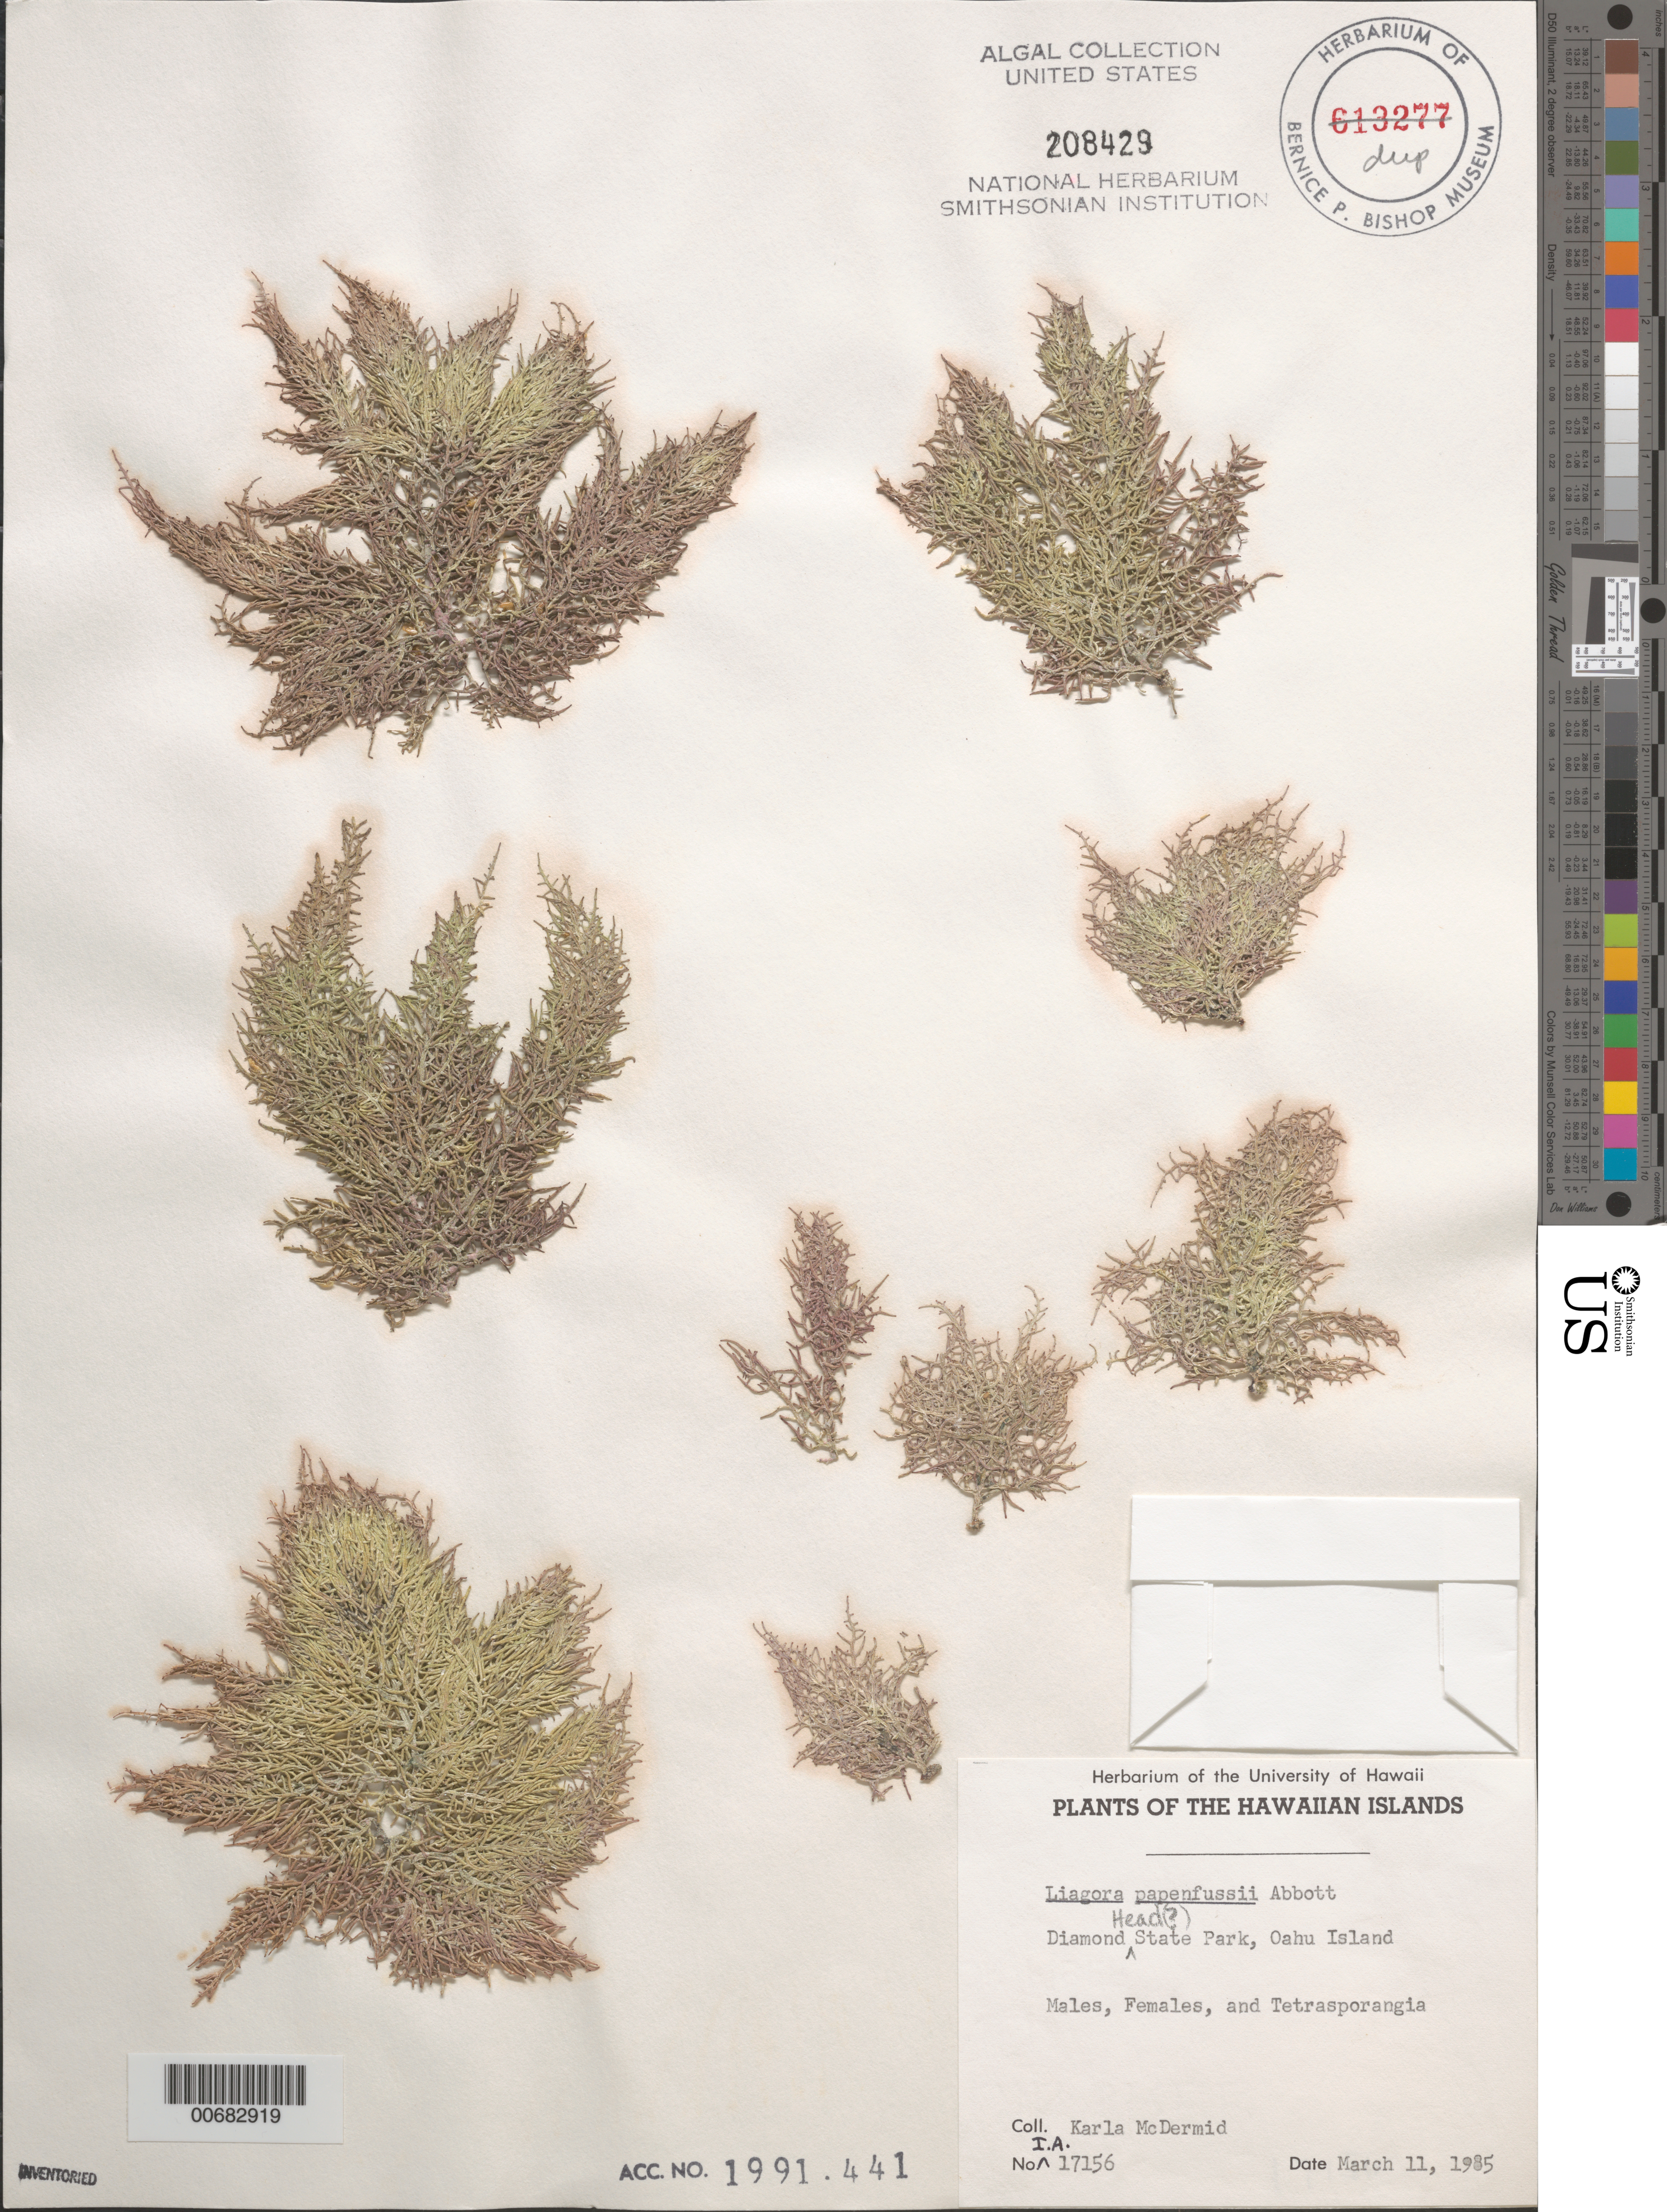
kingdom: Plantae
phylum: Rhodophyta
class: Florideophyceae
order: Nemaliales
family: Liagoraceae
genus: Liagora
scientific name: Liagora papenfussii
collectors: K. McDermid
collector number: IAA 17156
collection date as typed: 11 Mar 1985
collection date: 1985-03-11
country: United States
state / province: Hawaii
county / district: Honolulu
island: Oahu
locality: Diamond Head State Park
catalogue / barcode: US 208429